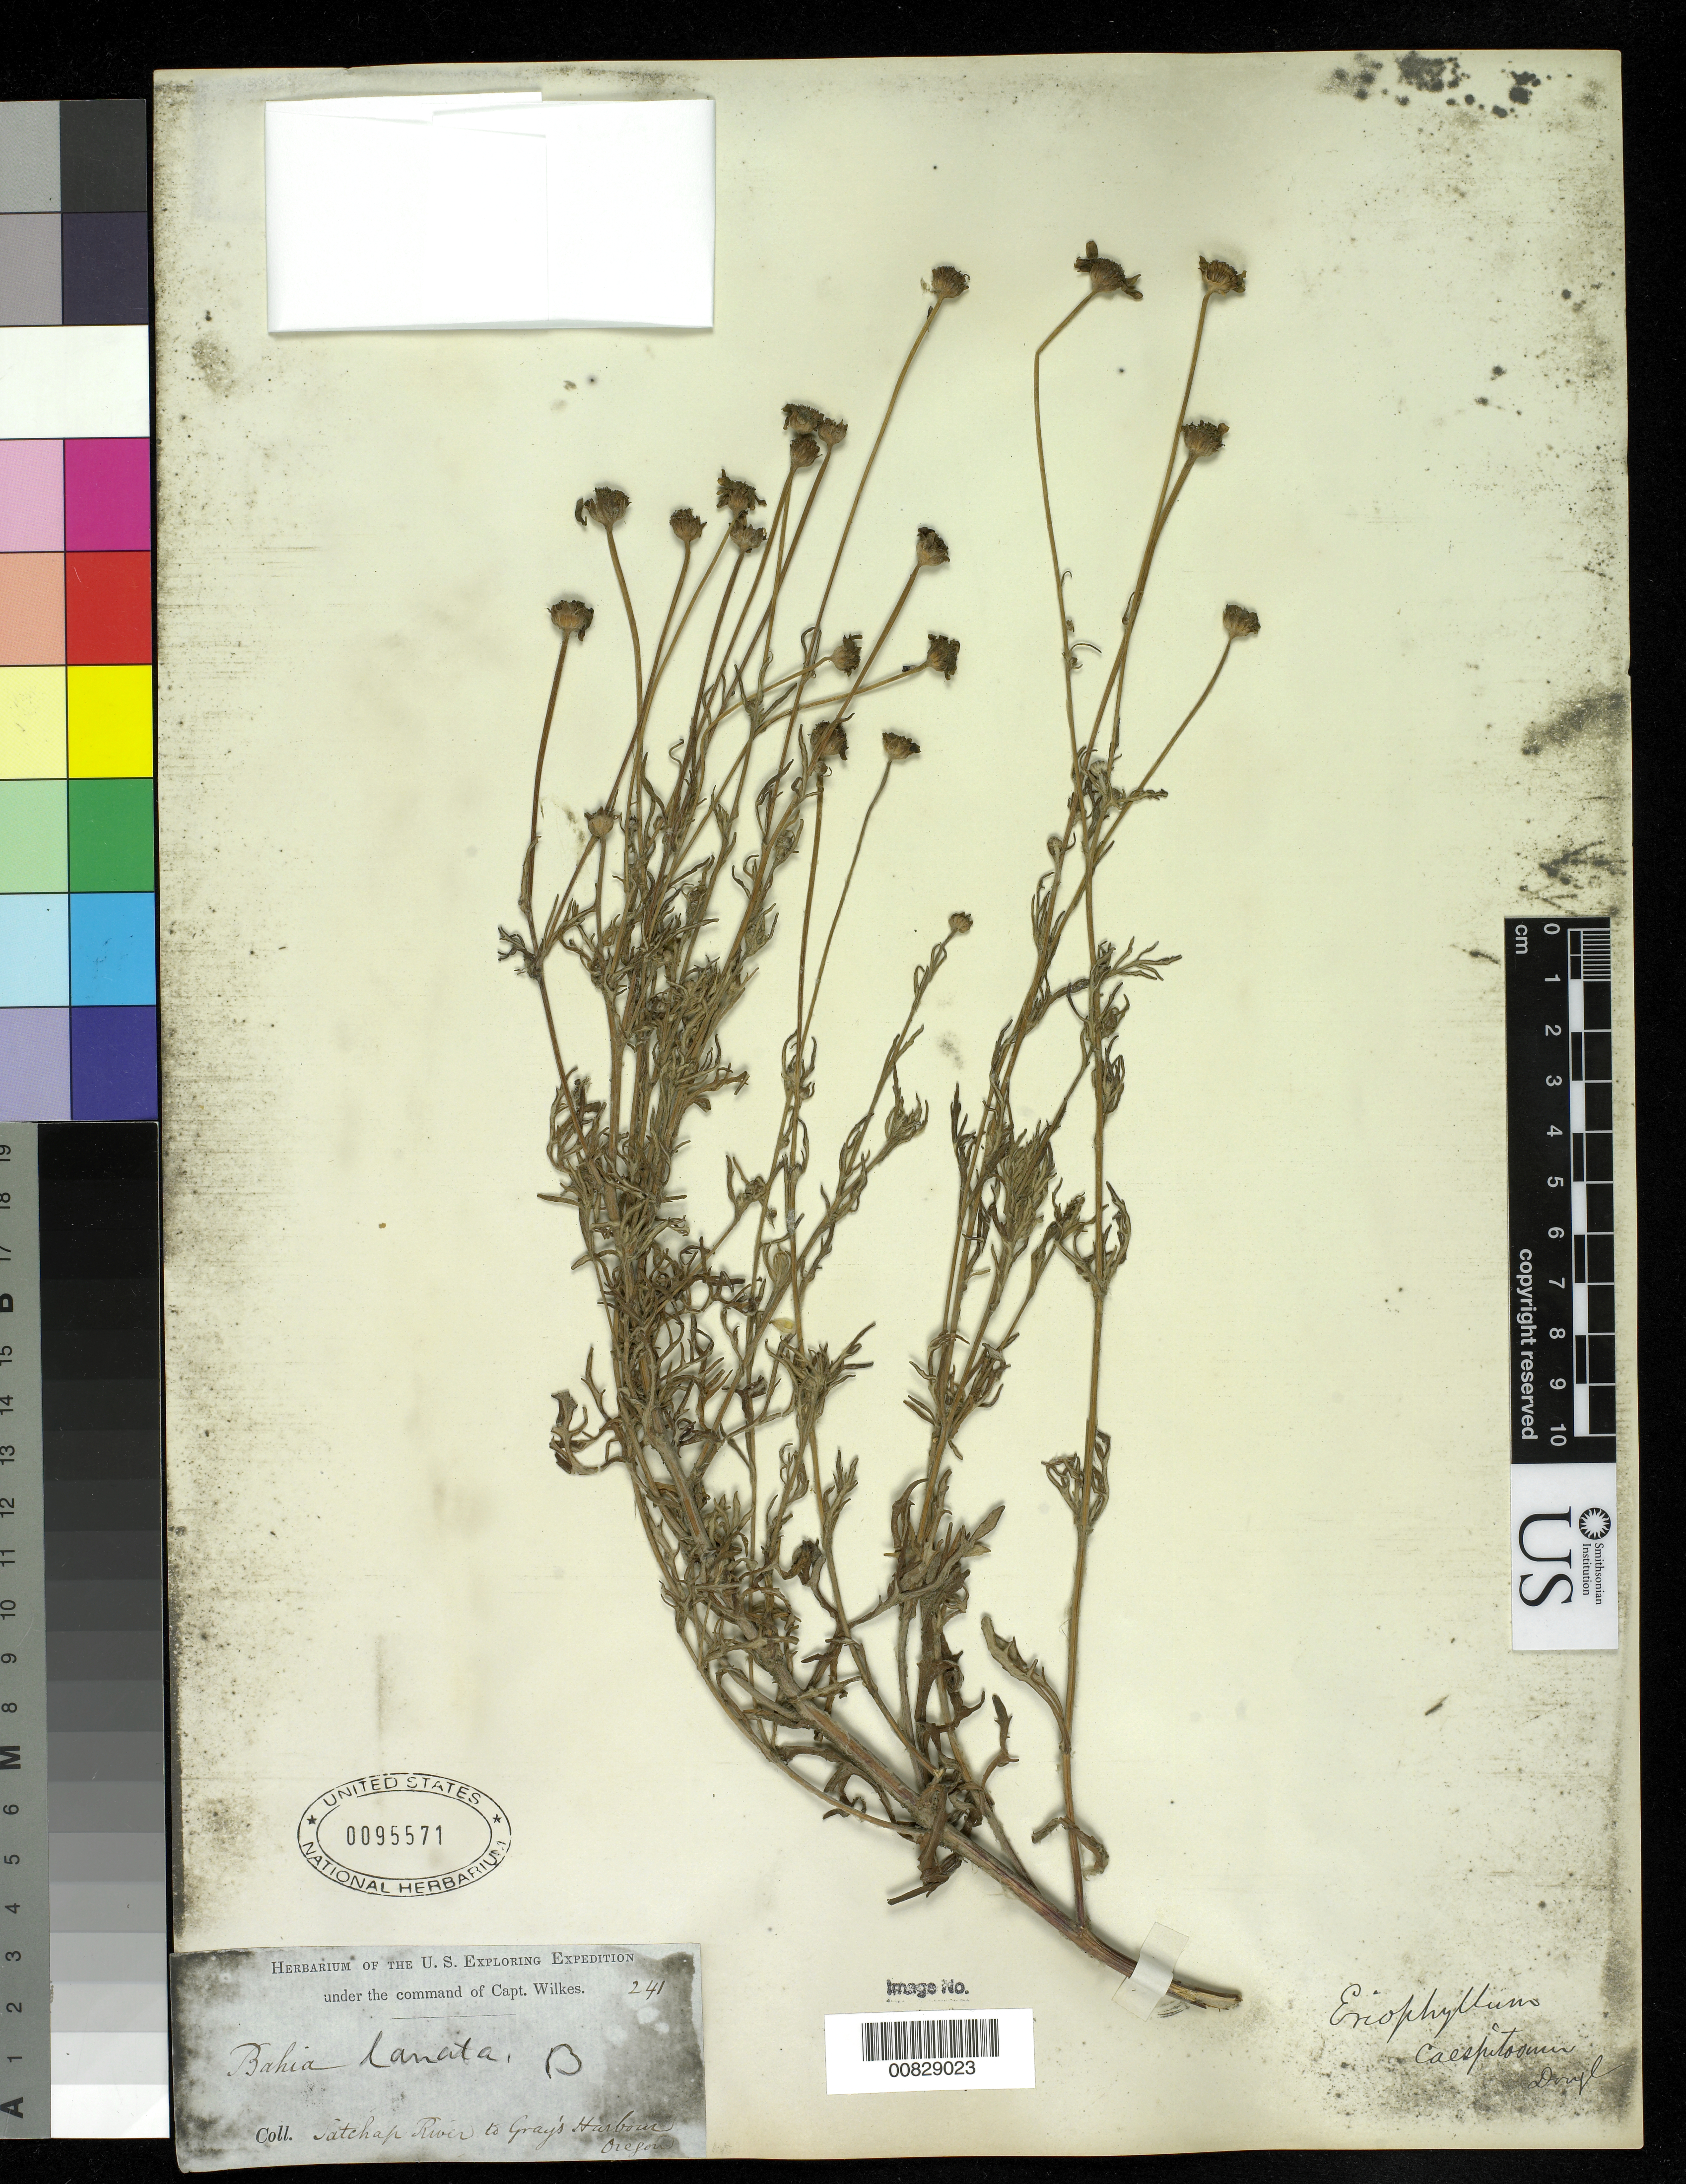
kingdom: Plantae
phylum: Tracheophyta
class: Magnoliopsida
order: Asterales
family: Asteraceae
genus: Eriophyllum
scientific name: Eriophyllum lanatum var. achillioides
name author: (DC.) Jeps.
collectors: Wilkes Explor. Exped.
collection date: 1838/1842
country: United States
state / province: Washington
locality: Satchap River to Gray's Harbor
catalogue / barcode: US 95571